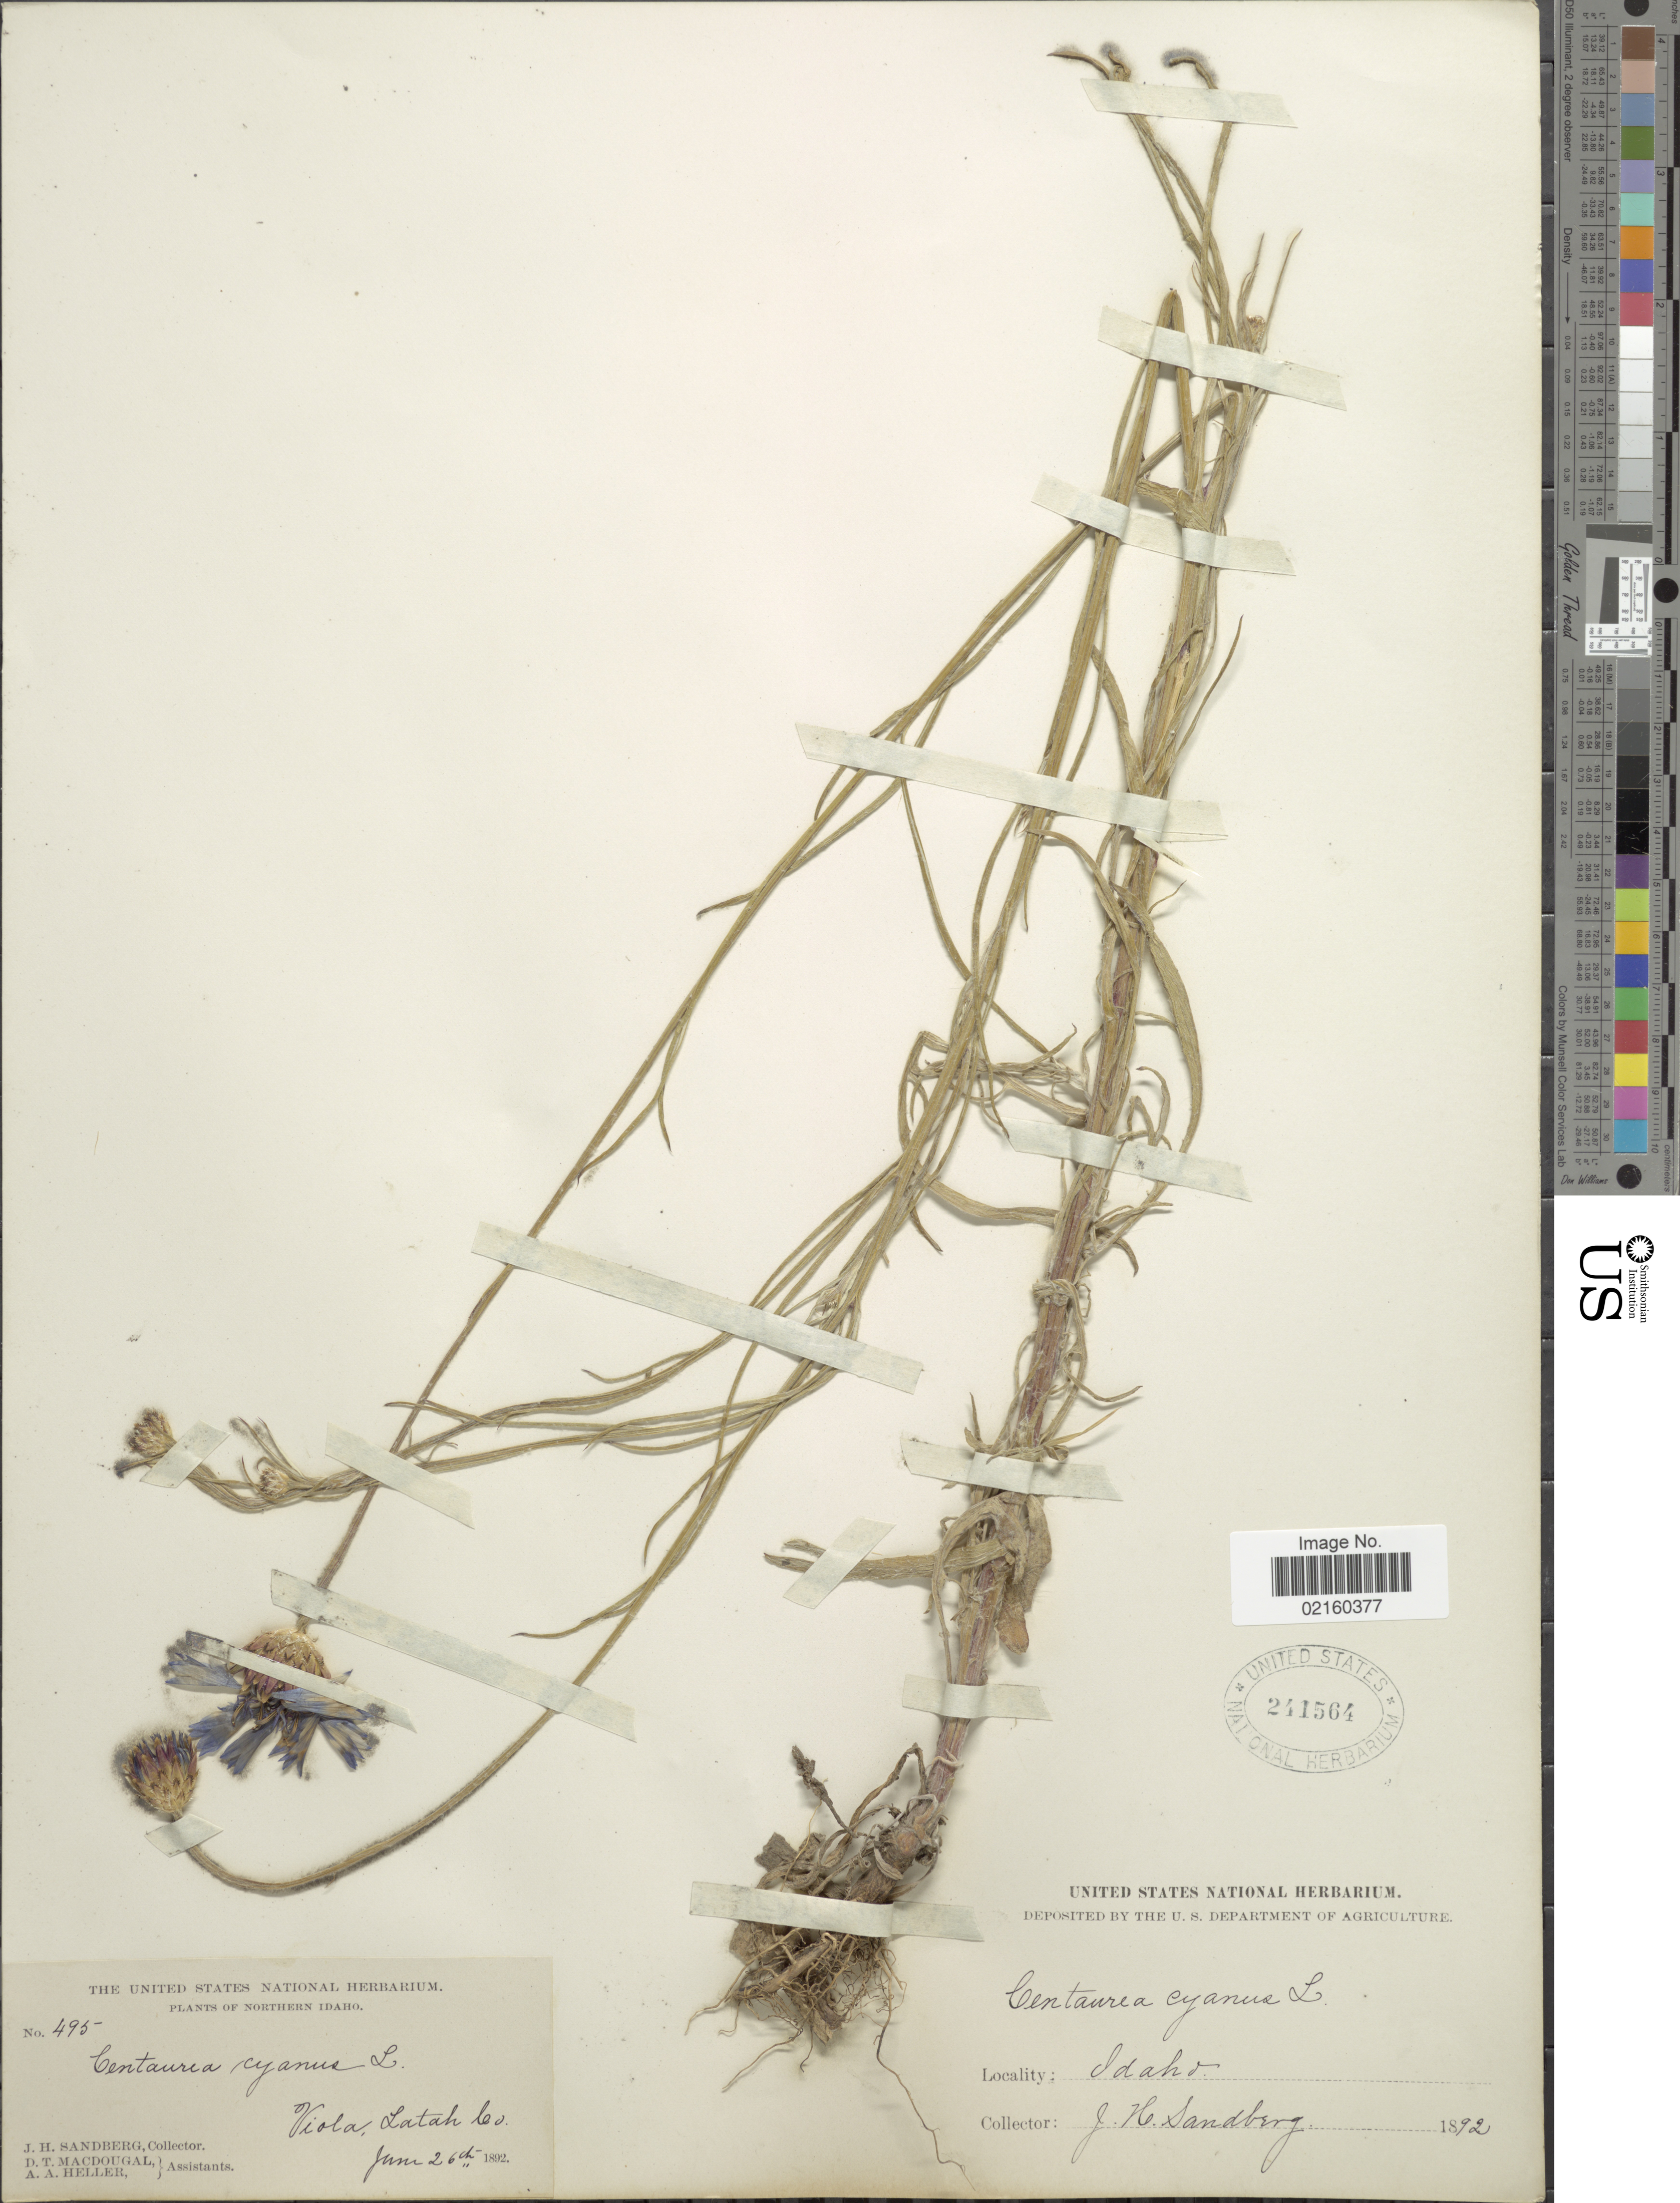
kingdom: Plantae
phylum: Tracheophyta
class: Magnoliopsida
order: Asterales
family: Asteraceae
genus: Centaurea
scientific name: Centaurea cyanus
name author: L.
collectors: J. H. Sandberg, D. T. MacDougal & A. A. Heller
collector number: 495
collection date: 1892-06-26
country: United States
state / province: Idaho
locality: Northern Idaho, Viola, Latah Co.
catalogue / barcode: US 241564